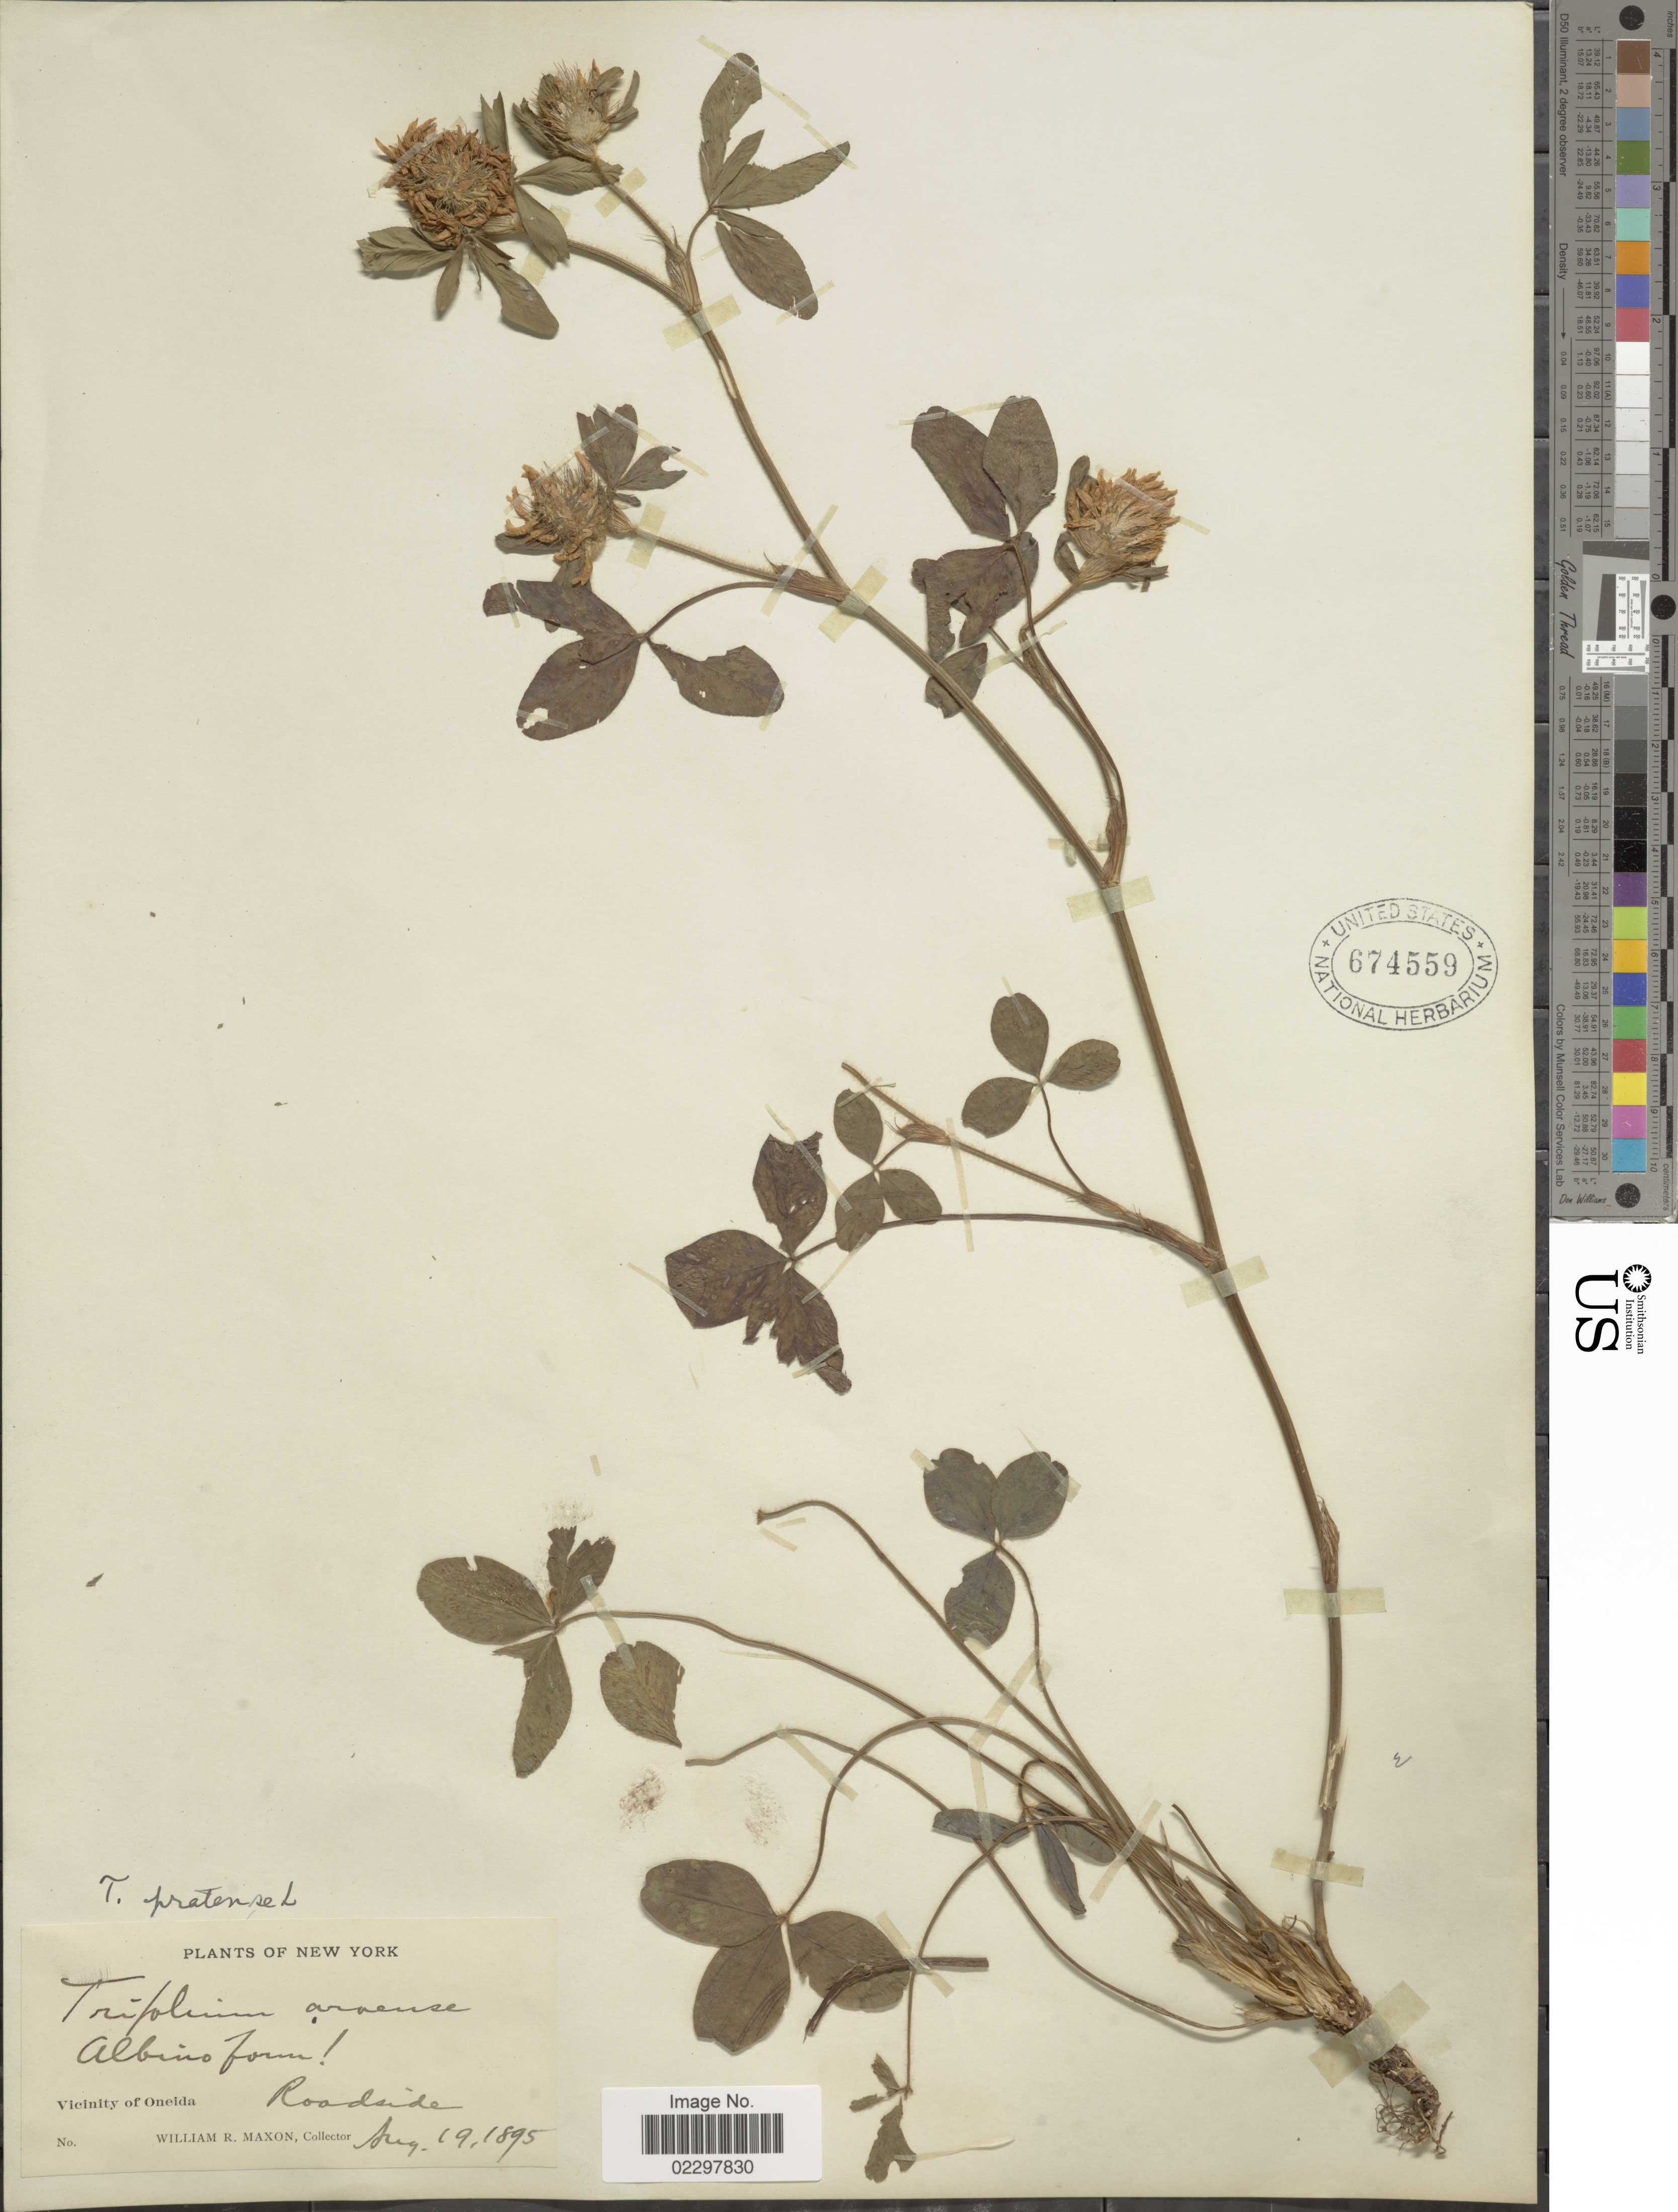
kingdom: Plantae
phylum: Tracheophyta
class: Magnoliopsida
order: Fabales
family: Fabaceae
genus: Trifolium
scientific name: Trifolium pratense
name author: L.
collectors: W. R. Maxon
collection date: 1895-08-19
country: United States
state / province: New York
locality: Vicinity of Oneida, roadside.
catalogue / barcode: US 674559